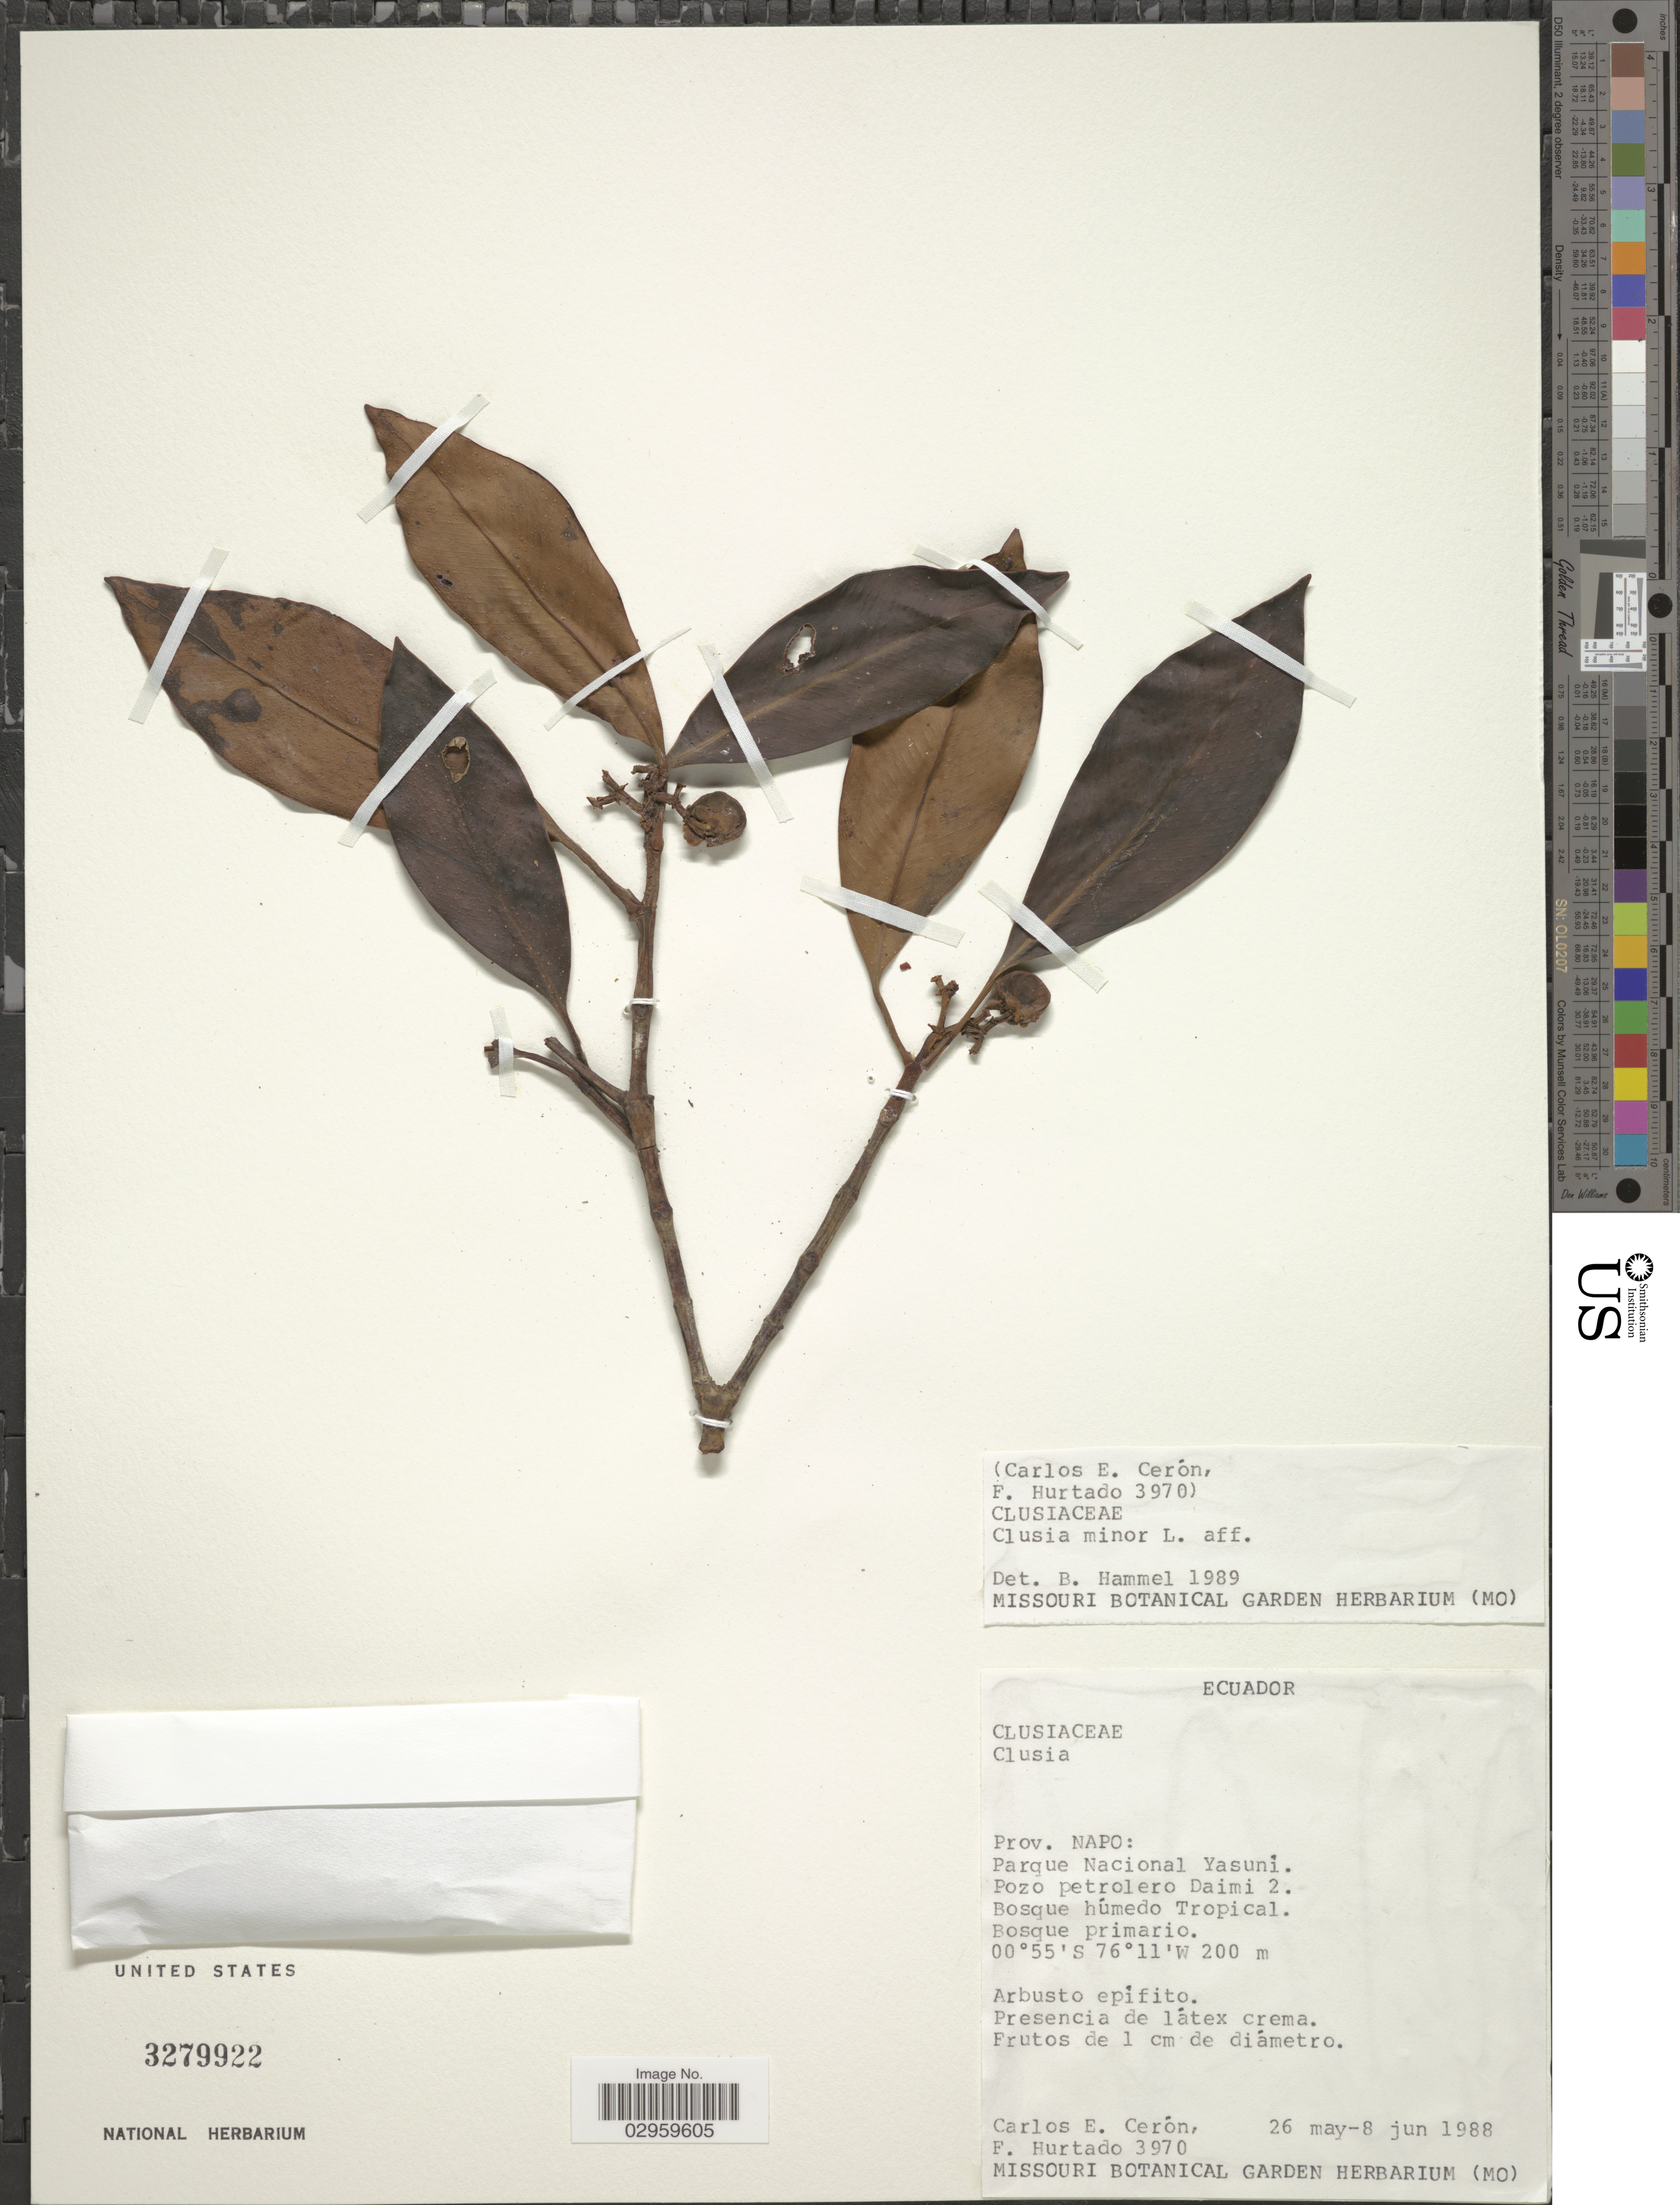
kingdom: Plantae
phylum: Tracheophyta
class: Magnoliopsida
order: Malpighiales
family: Clusiaceae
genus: Clusia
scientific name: Clusia minor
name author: L.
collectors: C. E. Cerón M. & F. Hurtado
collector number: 3970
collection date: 1988-05-26/1988-06-08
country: Ecuador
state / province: Napo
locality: Parque Nacional Yasuni. Pozo petrolero Daimi 2.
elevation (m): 200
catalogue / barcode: US 3279922